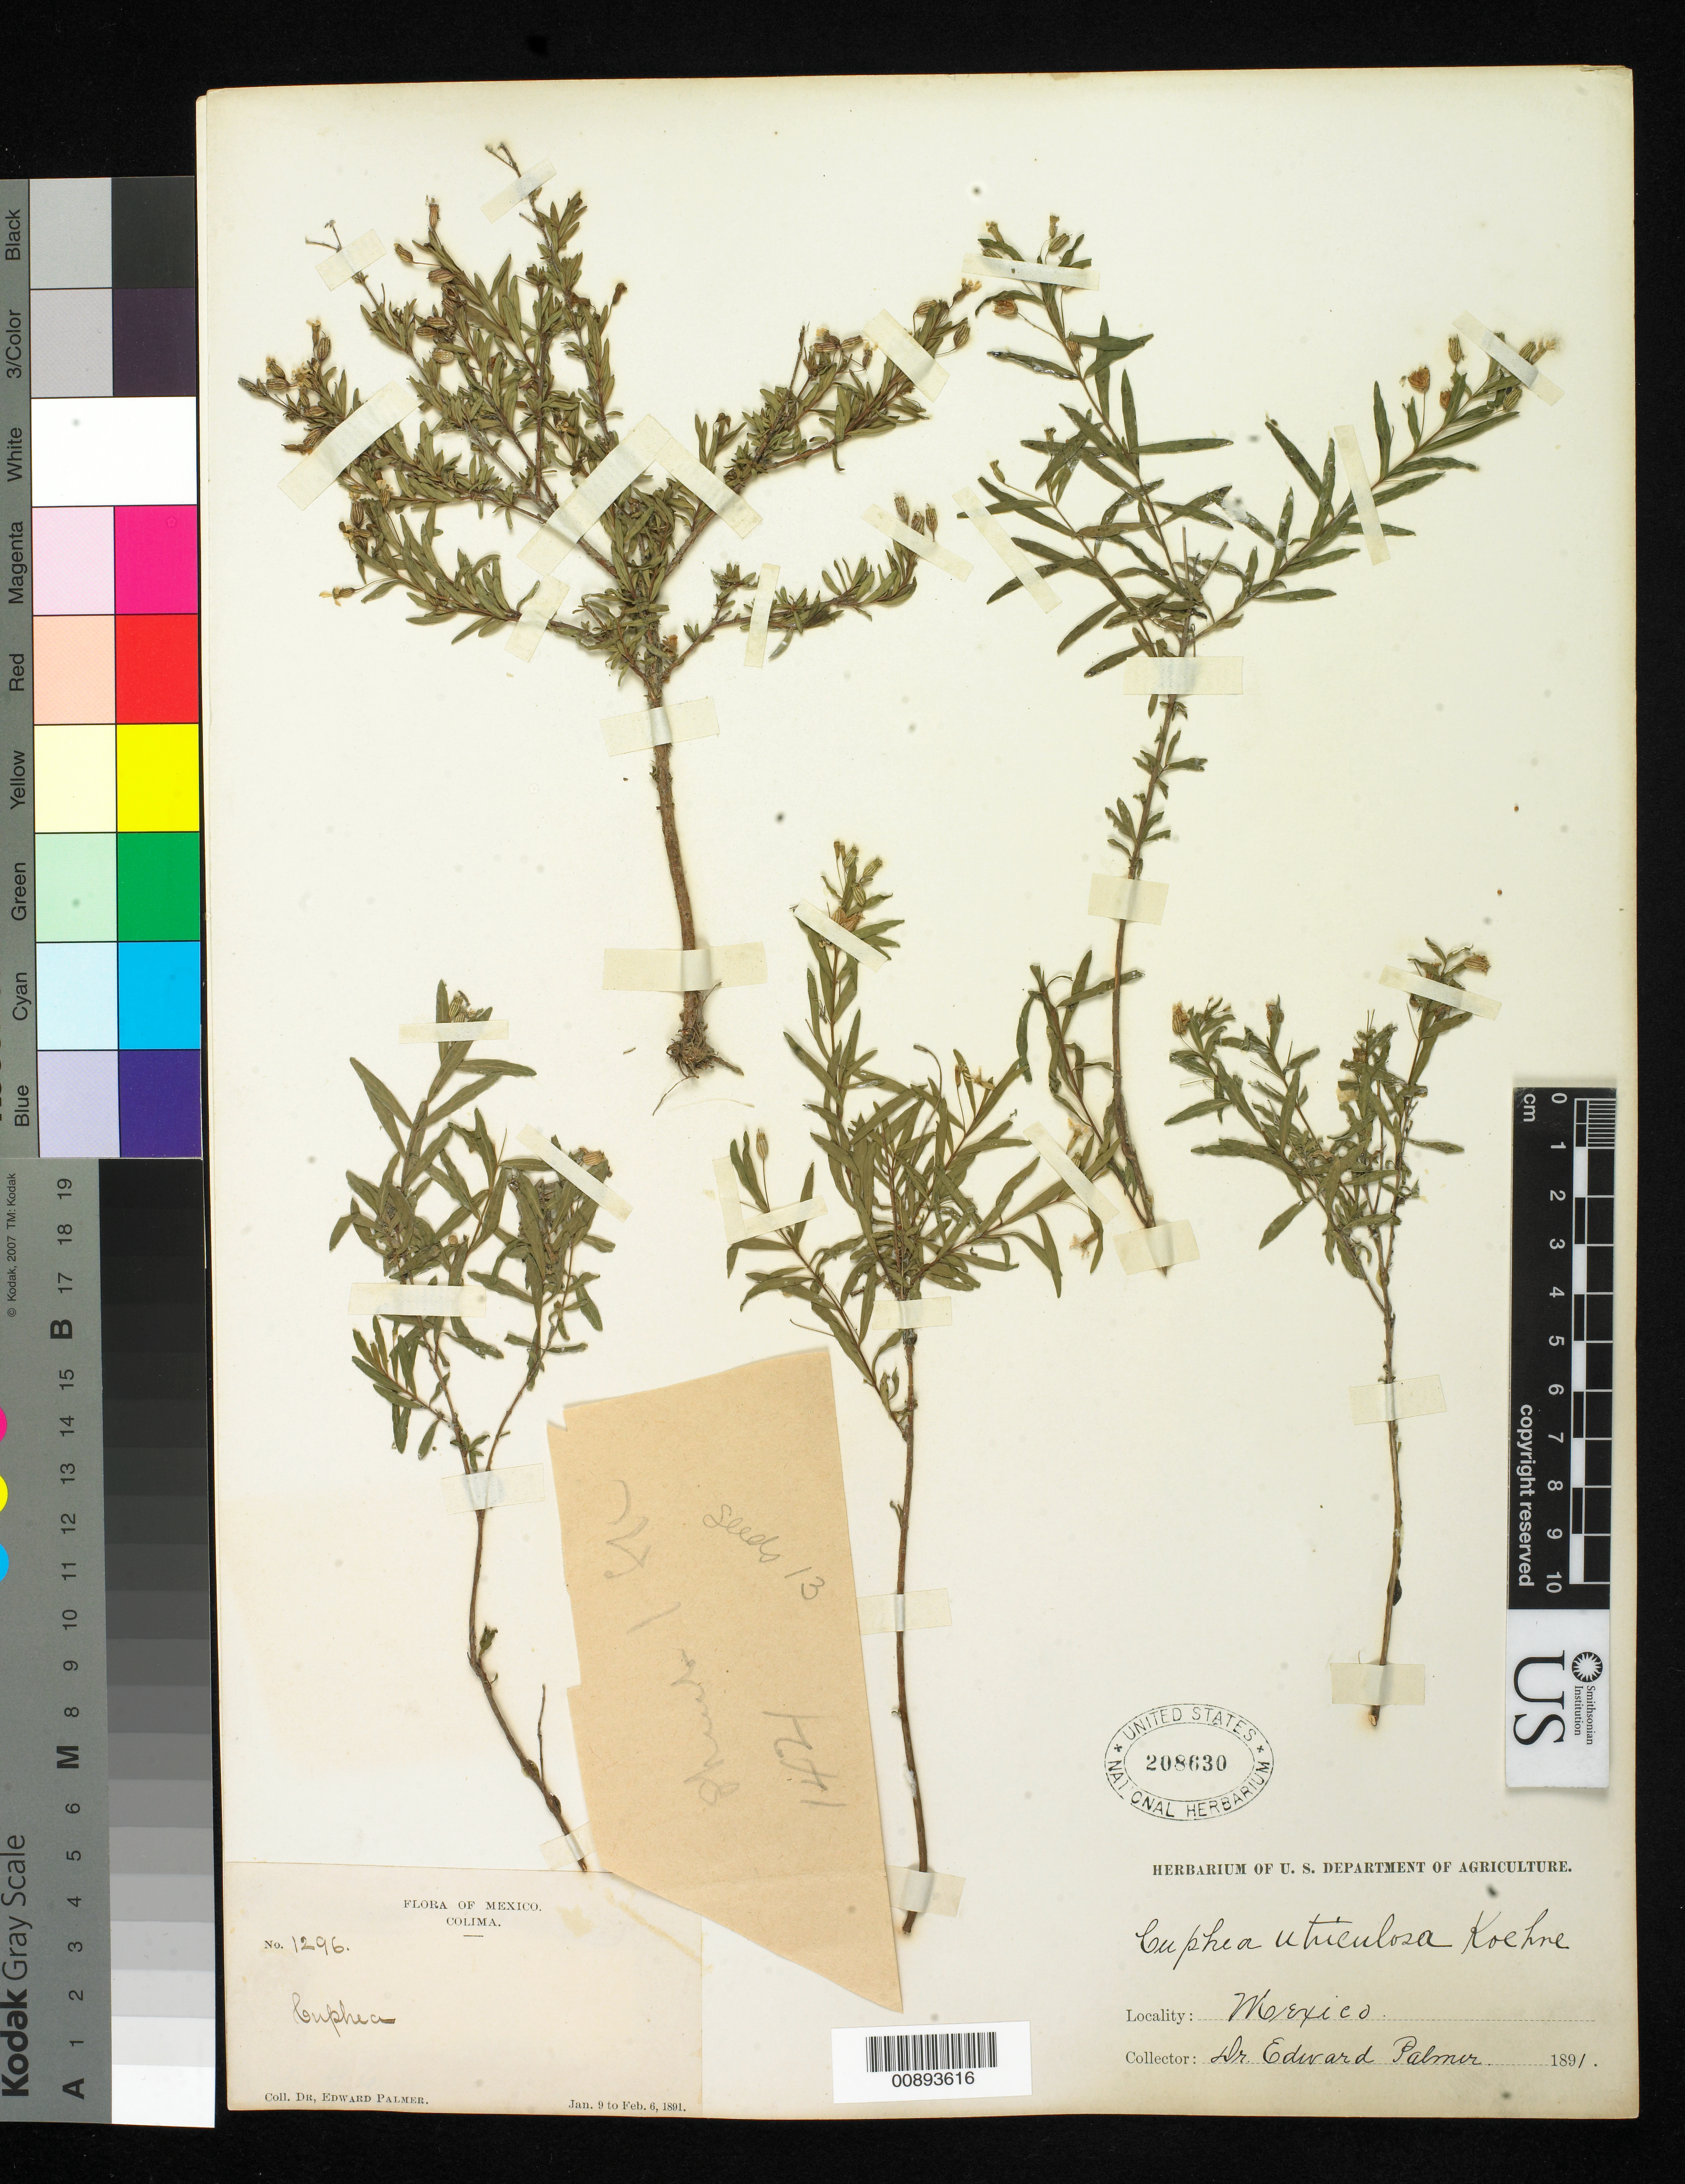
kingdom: Plantae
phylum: Tracheophyta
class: Magnoliopsida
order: Myrtales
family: Lythraceae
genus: Cuphea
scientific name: Cuphea utriculosa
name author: Koehne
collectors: E. Palmer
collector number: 1296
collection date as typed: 09 Jan 1891 to 06 Feb 1891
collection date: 1891-01-09/1891-02-06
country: Mexico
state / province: Colima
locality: Colima.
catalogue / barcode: US 208630